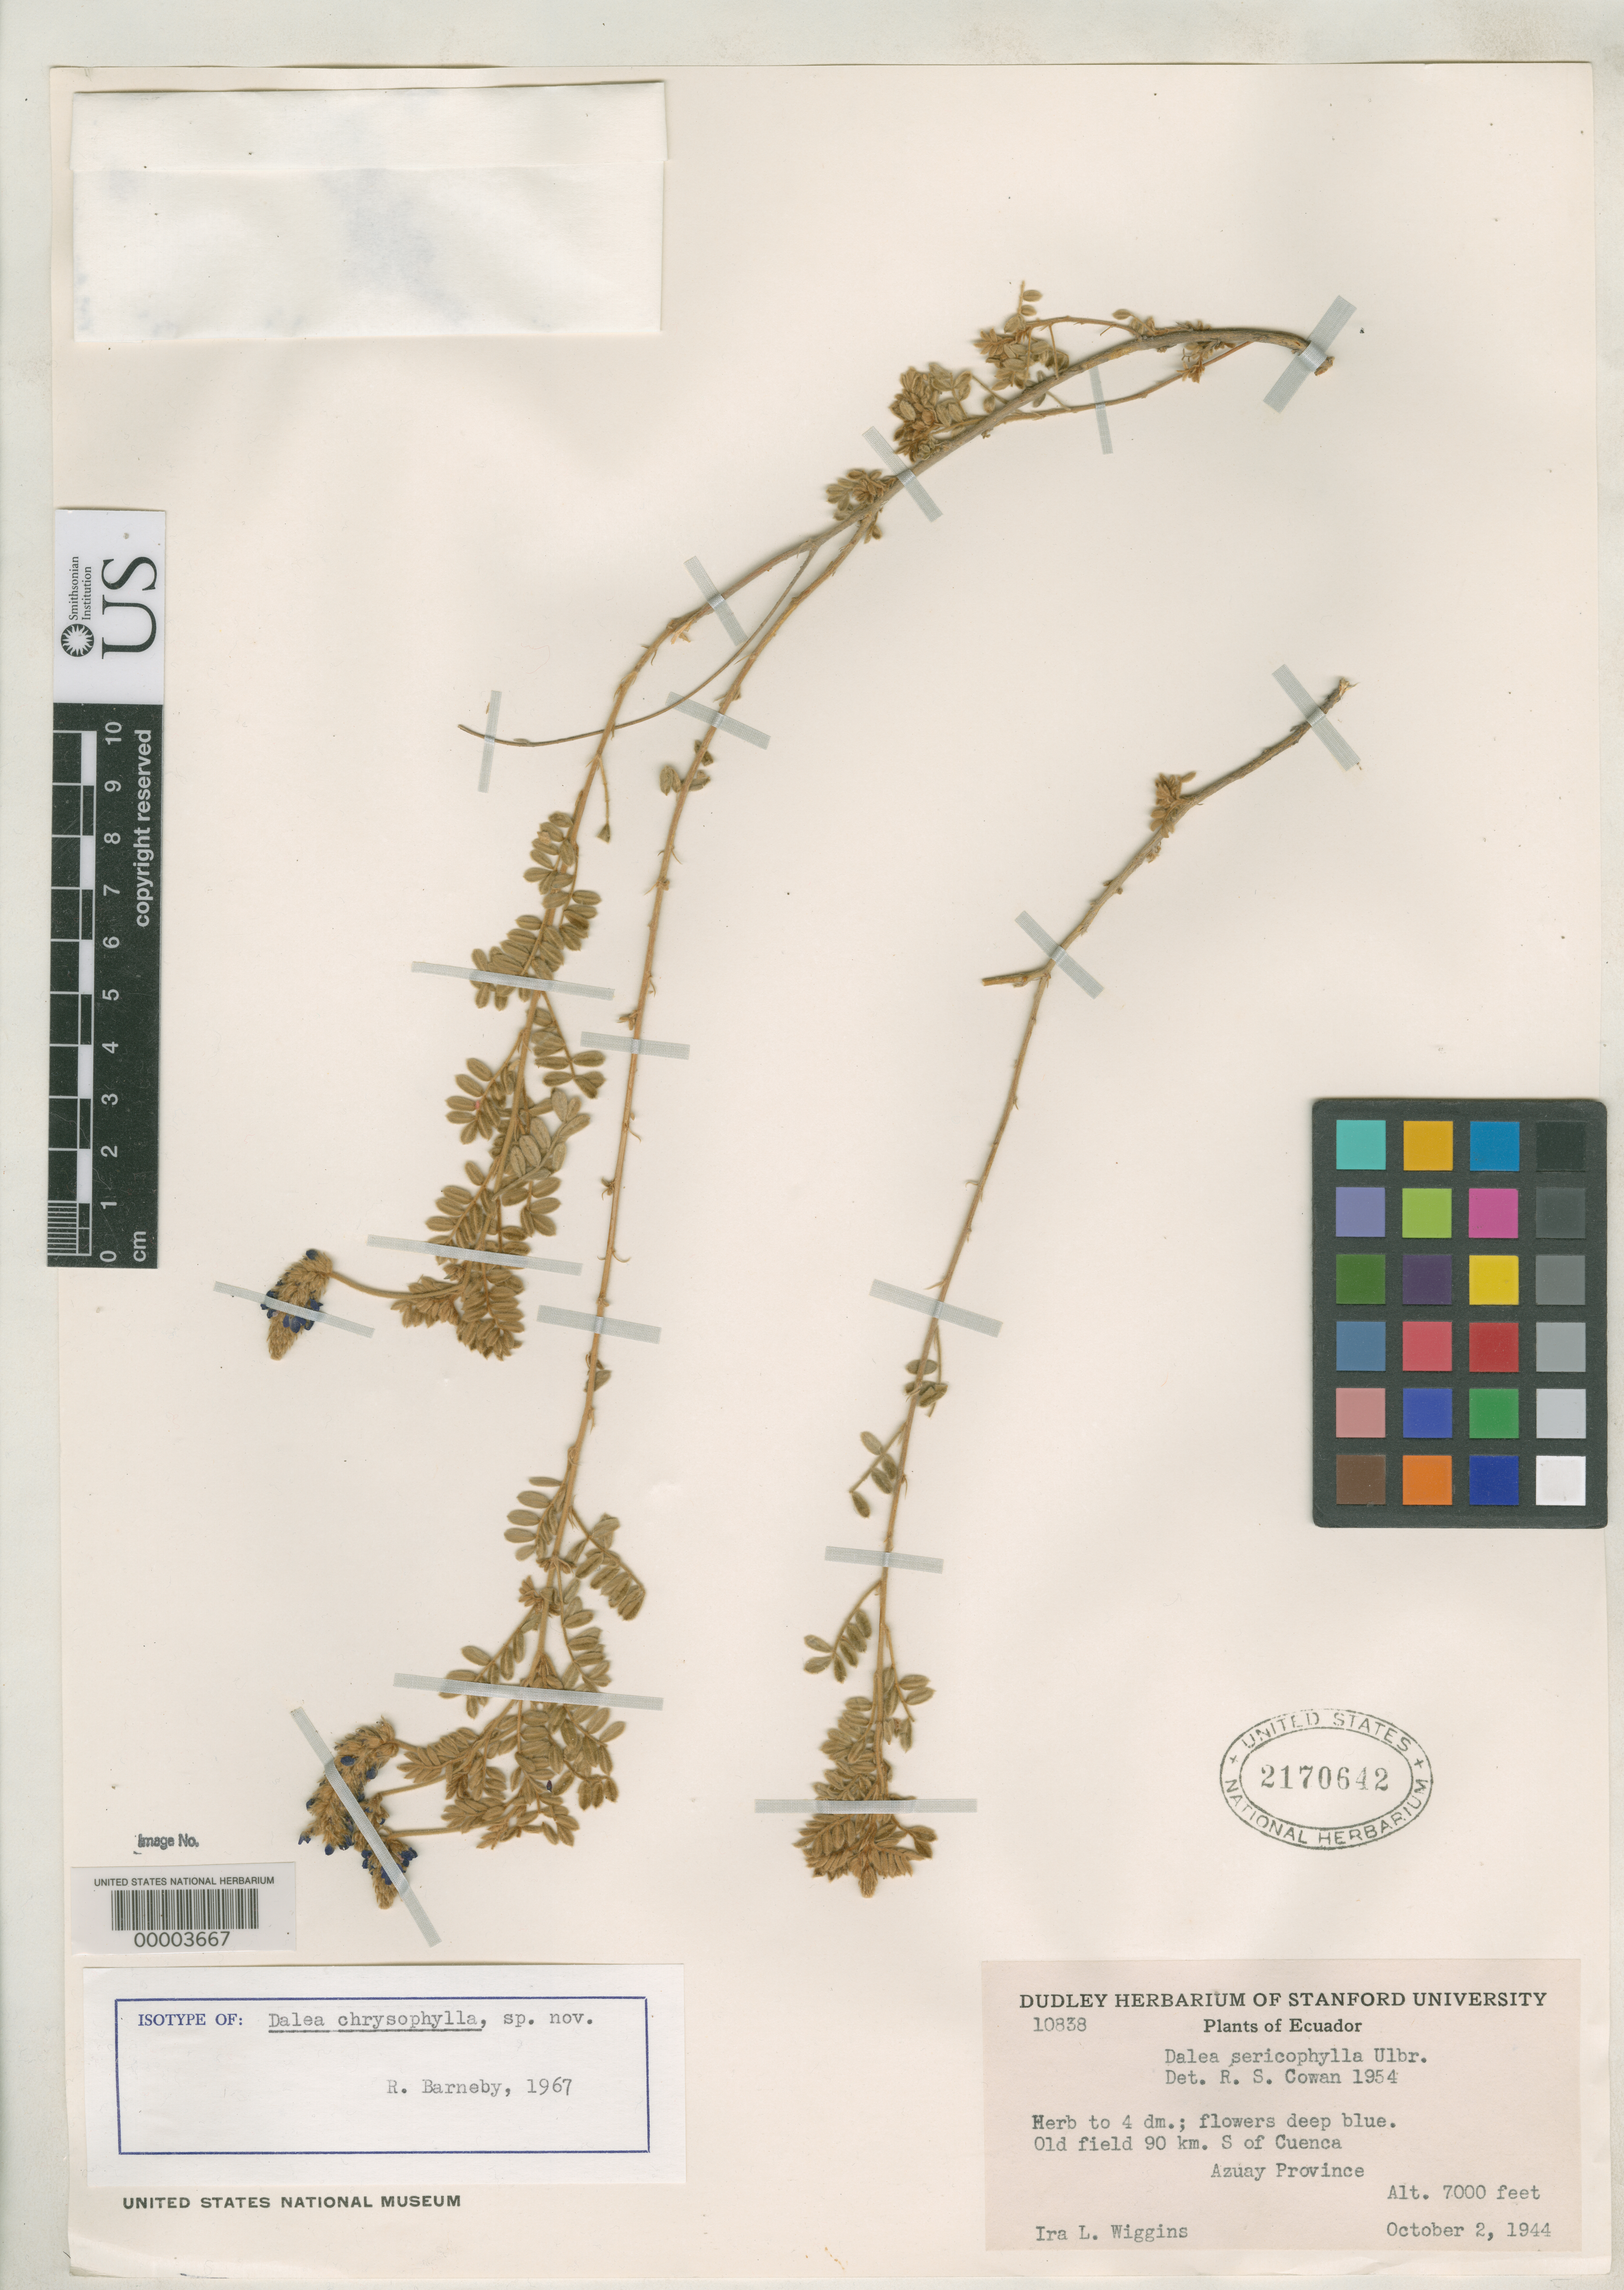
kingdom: Plantae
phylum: Tracheophyta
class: Magnoliopsida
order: Fabales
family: Fabaceae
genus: Dalea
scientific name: Dalea chrysophylla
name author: Barneby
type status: Isotype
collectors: I. L. Wiggins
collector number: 10838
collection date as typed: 02 Oct 1944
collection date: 1944-10-02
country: Ecuador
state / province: Azuay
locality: Cuenca.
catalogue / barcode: US 2170642